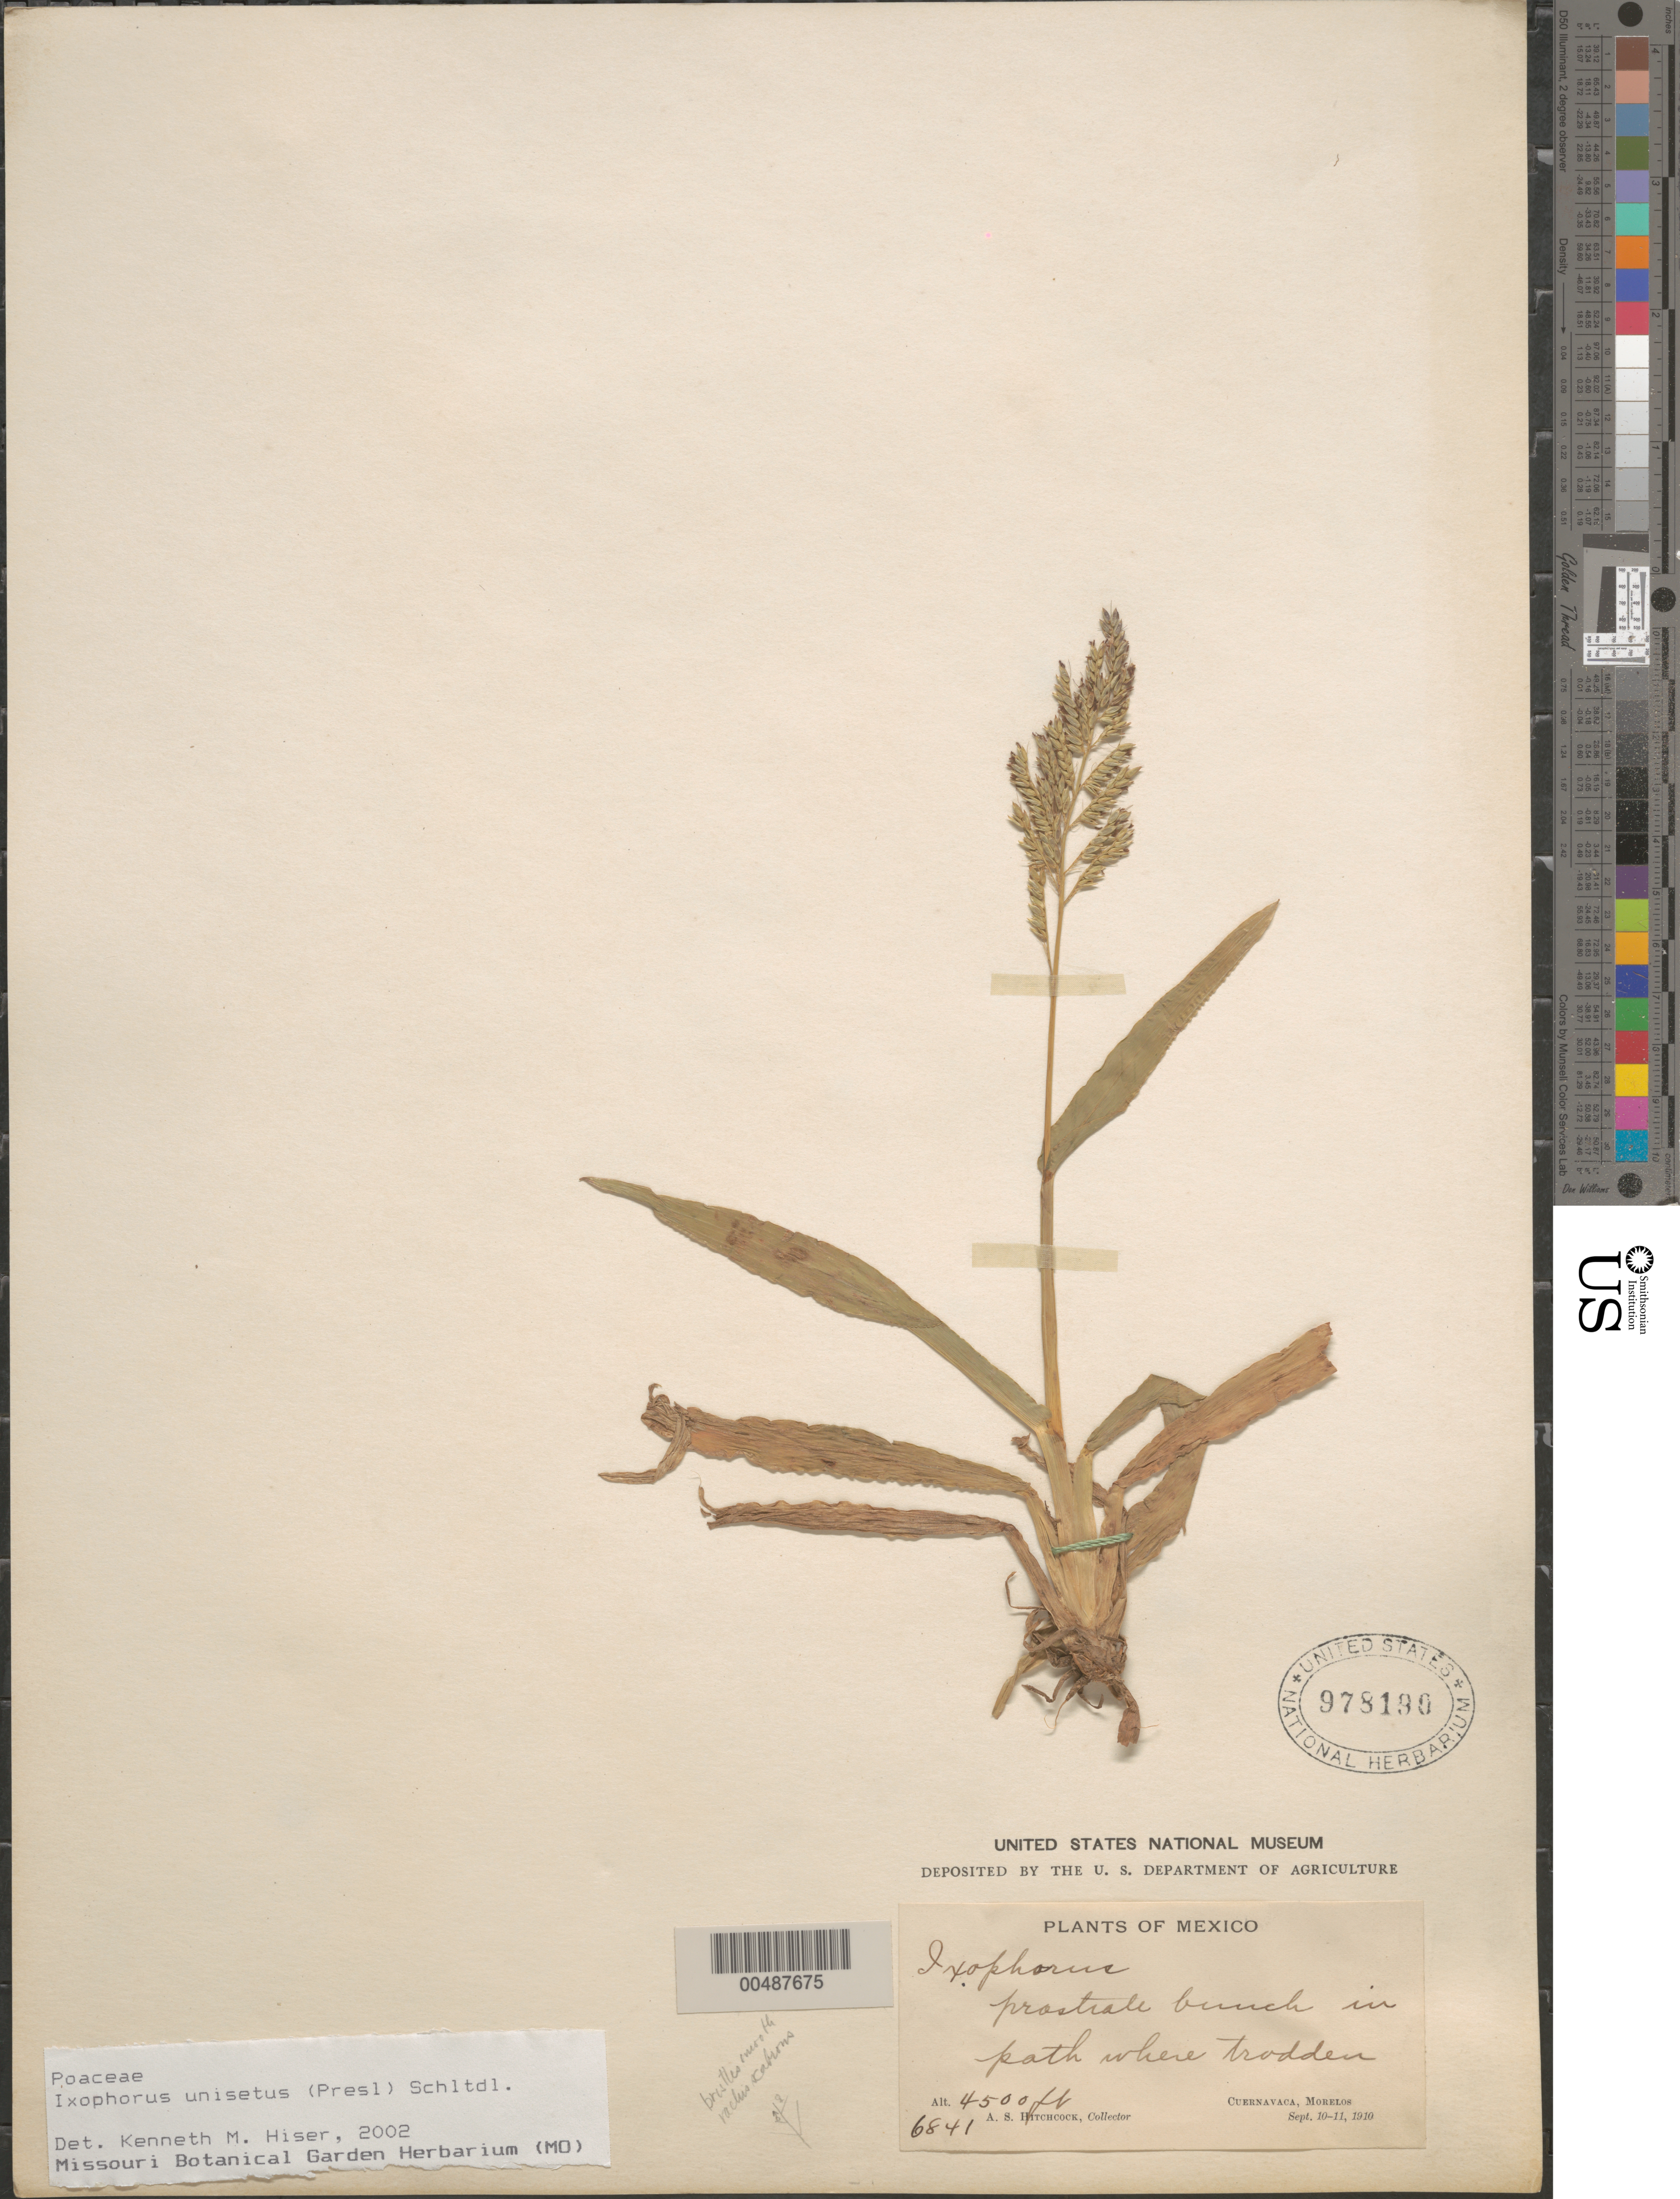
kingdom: Plantae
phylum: Tracheophyta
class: Liliopsida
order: Poales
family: Poaceae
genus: Ixophorus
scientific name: Ixophorus unisetus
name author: (J. Presl) Schltdl.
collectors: A. S. Hitchcock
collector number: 6841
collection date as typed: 10 Sep 1910 to 11 Sep 1910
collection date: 1910-09-11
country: Mexico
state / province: Morelos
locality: Cuernavaca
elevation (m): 1372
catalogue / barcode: US 978190